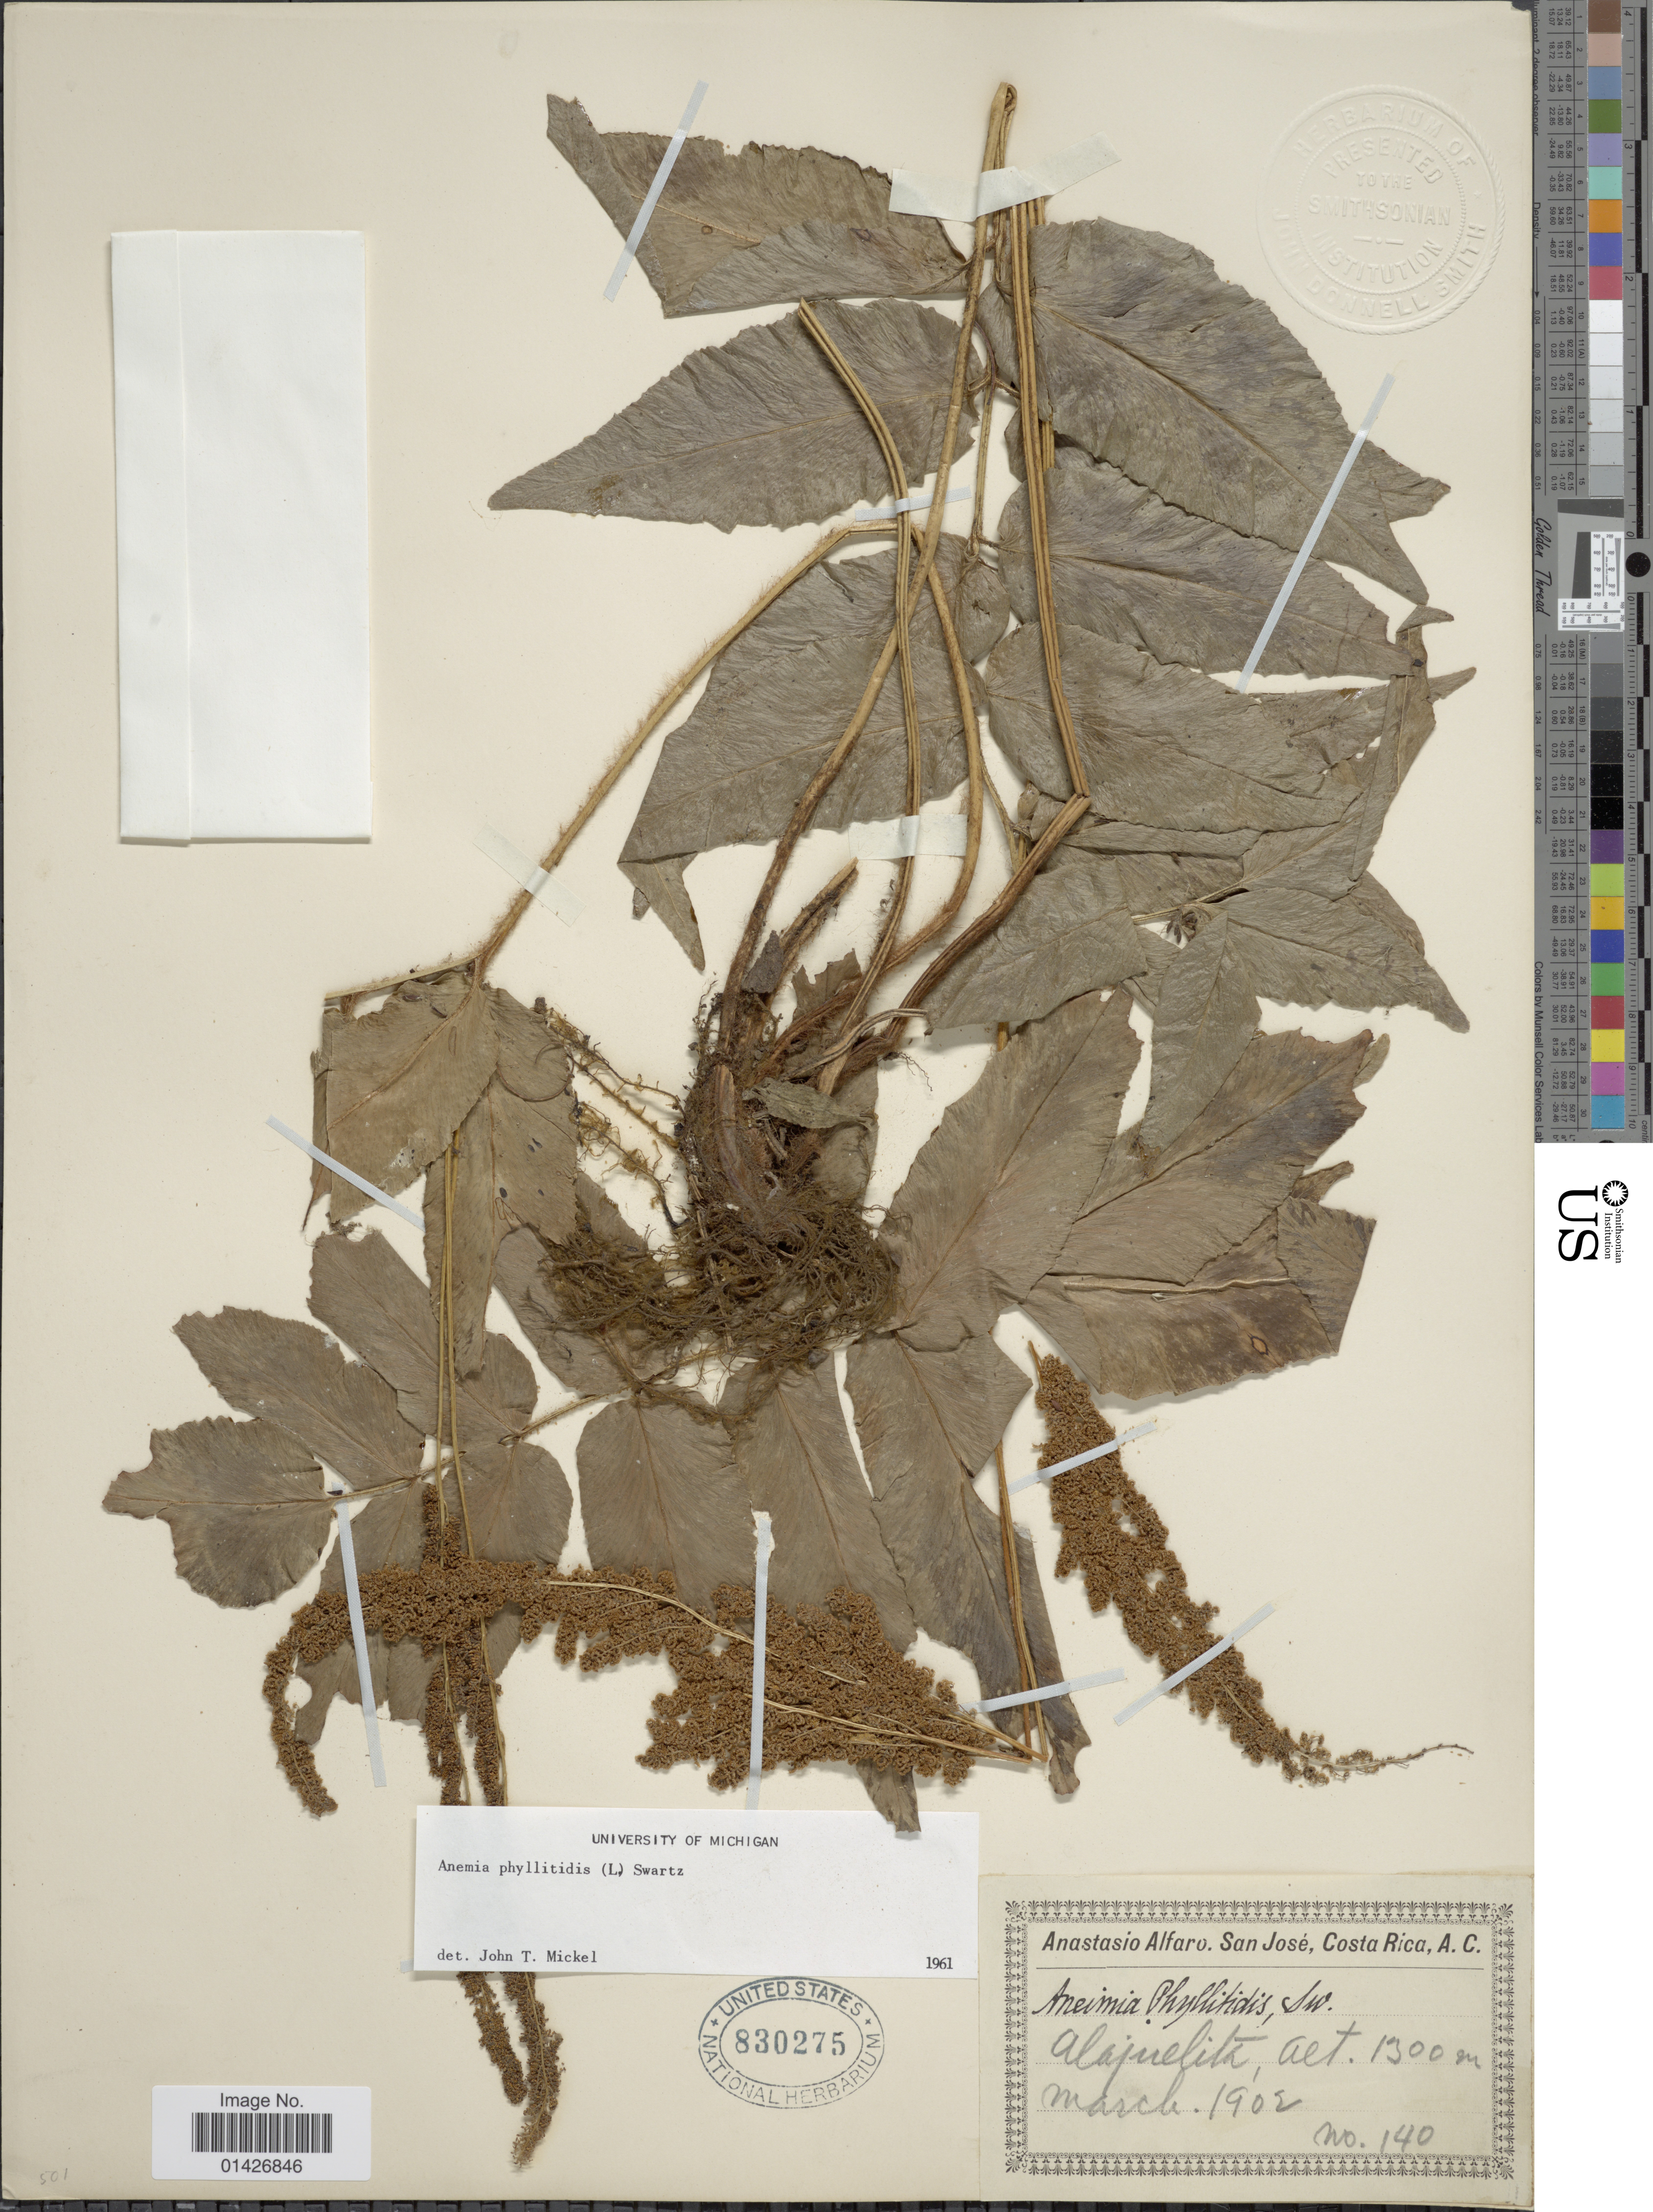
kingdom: Plantae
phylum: Tracheophyta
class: Polypodiopsida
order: Schizaeales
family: Anemiaceae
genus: Anemia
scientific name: Anemia phyllitidis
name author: (L.) Sw.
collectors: A. Alfaro Gonzalez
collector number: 140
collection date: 1902-03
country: Costa Rica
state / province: Alajuela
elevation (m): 1300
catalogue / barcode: US 830275